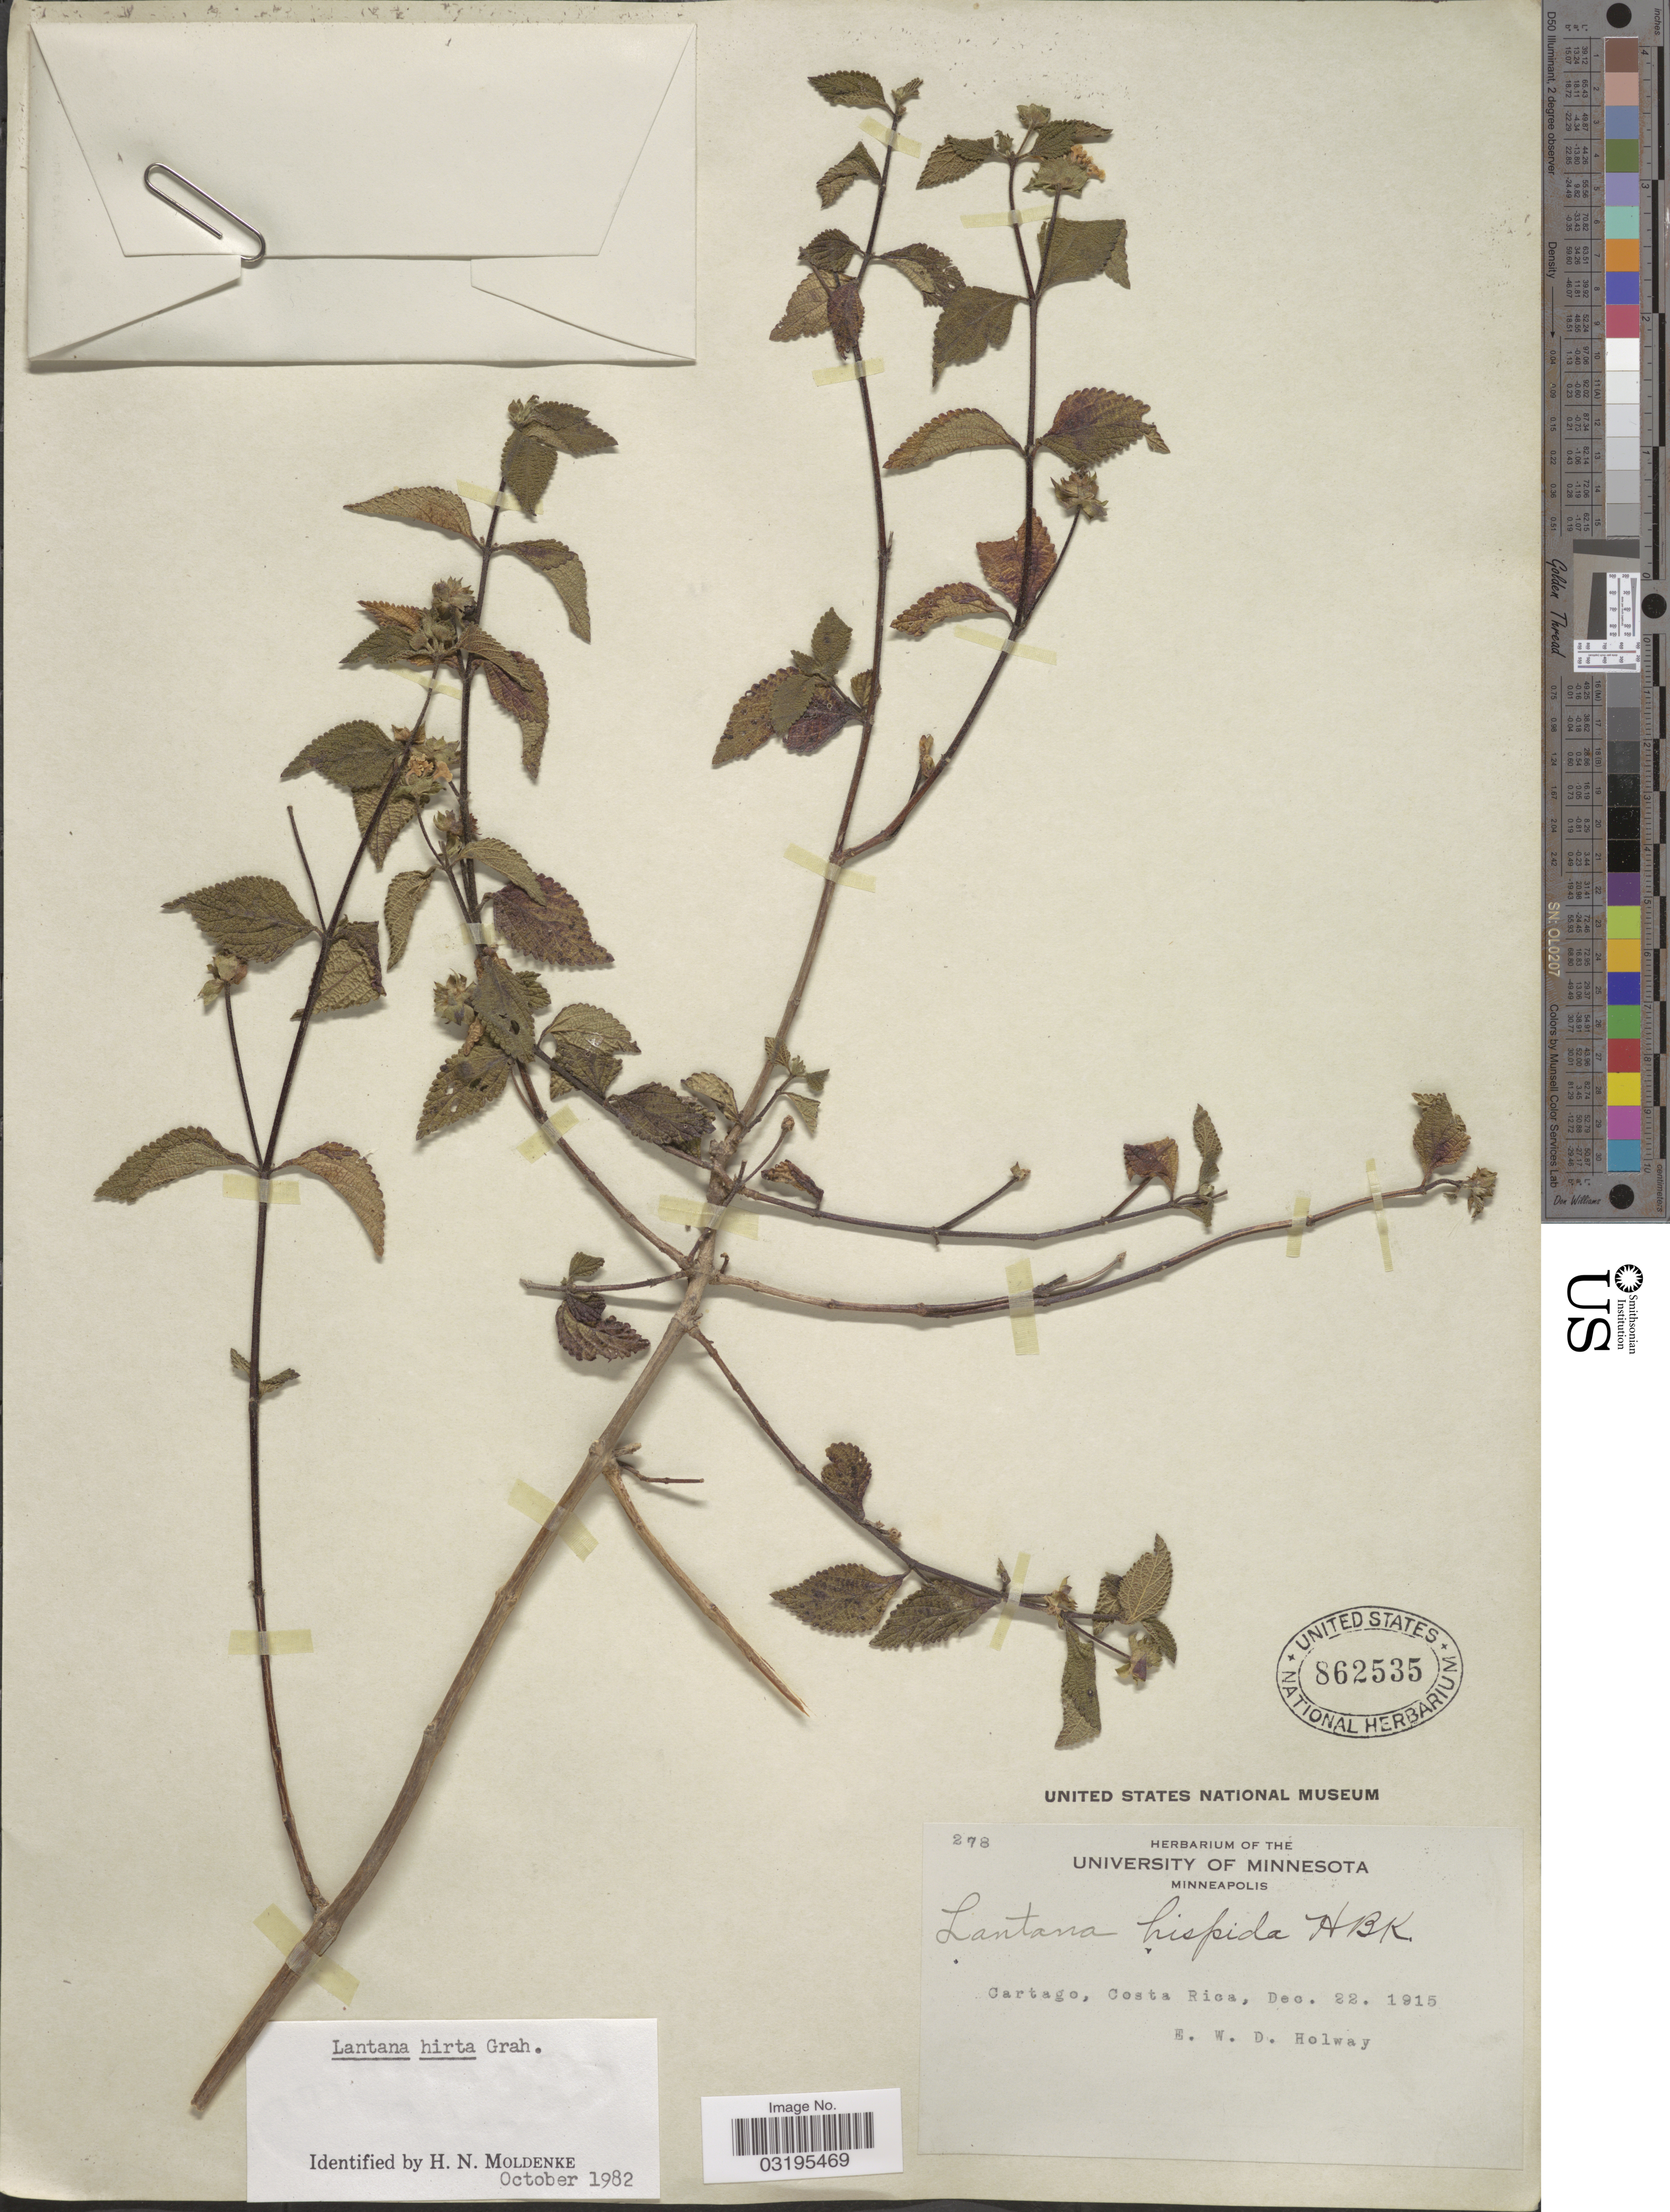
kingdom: Plantae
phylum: Tracheophyta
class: Magnoliopsida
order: Lamiales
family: Verbenaceae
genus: Lantana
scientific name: Lantana hirta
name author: Graham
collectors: E. W. D. Holway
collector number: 278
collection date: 1915-12-22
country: Costa Rica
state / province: Cartago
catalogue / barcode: US 862535